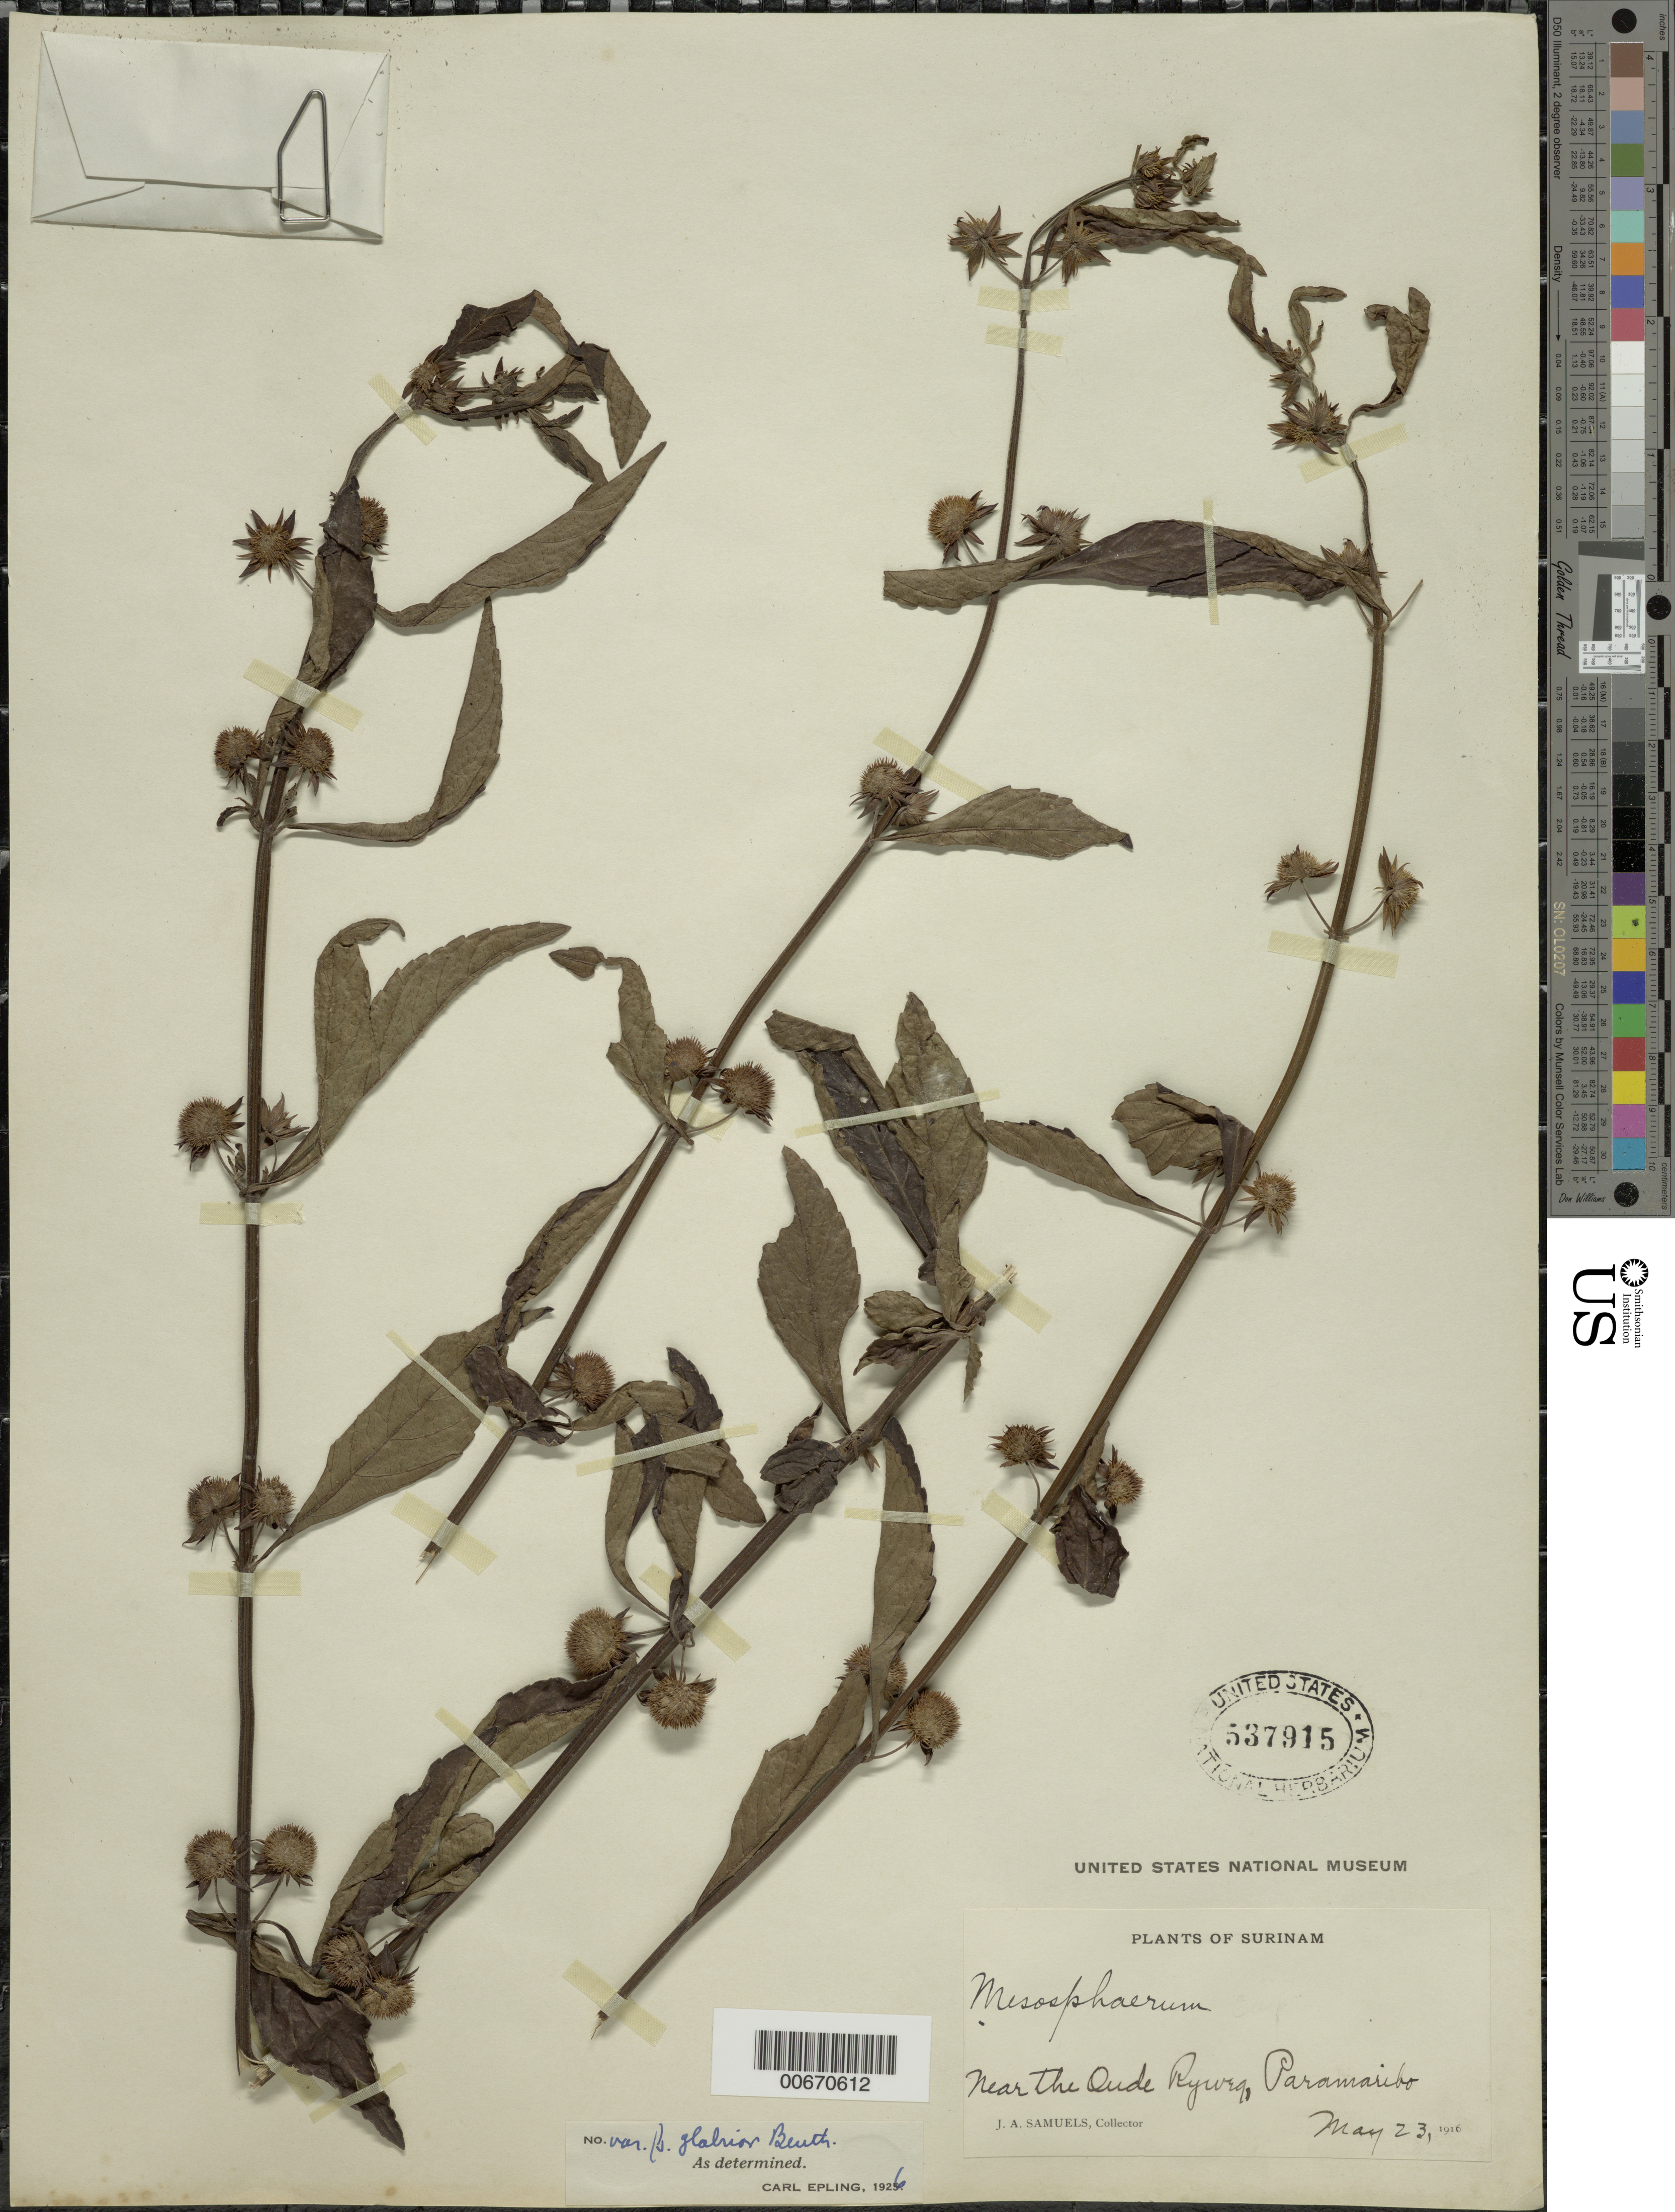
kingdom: Plantae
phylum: Tracheophyta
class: Magnoliopsida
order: Lamiales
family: Lamiaceae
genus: Hyptis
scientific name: Hyptis brevipes var. glabrior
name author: Benth.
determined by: Epling, C. C.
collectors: J. A. Samuels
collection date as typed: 23-May-16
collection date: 1916-05-23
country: Suriname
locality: Paramaribo, near Oude Ryweg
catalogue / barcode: US 537915